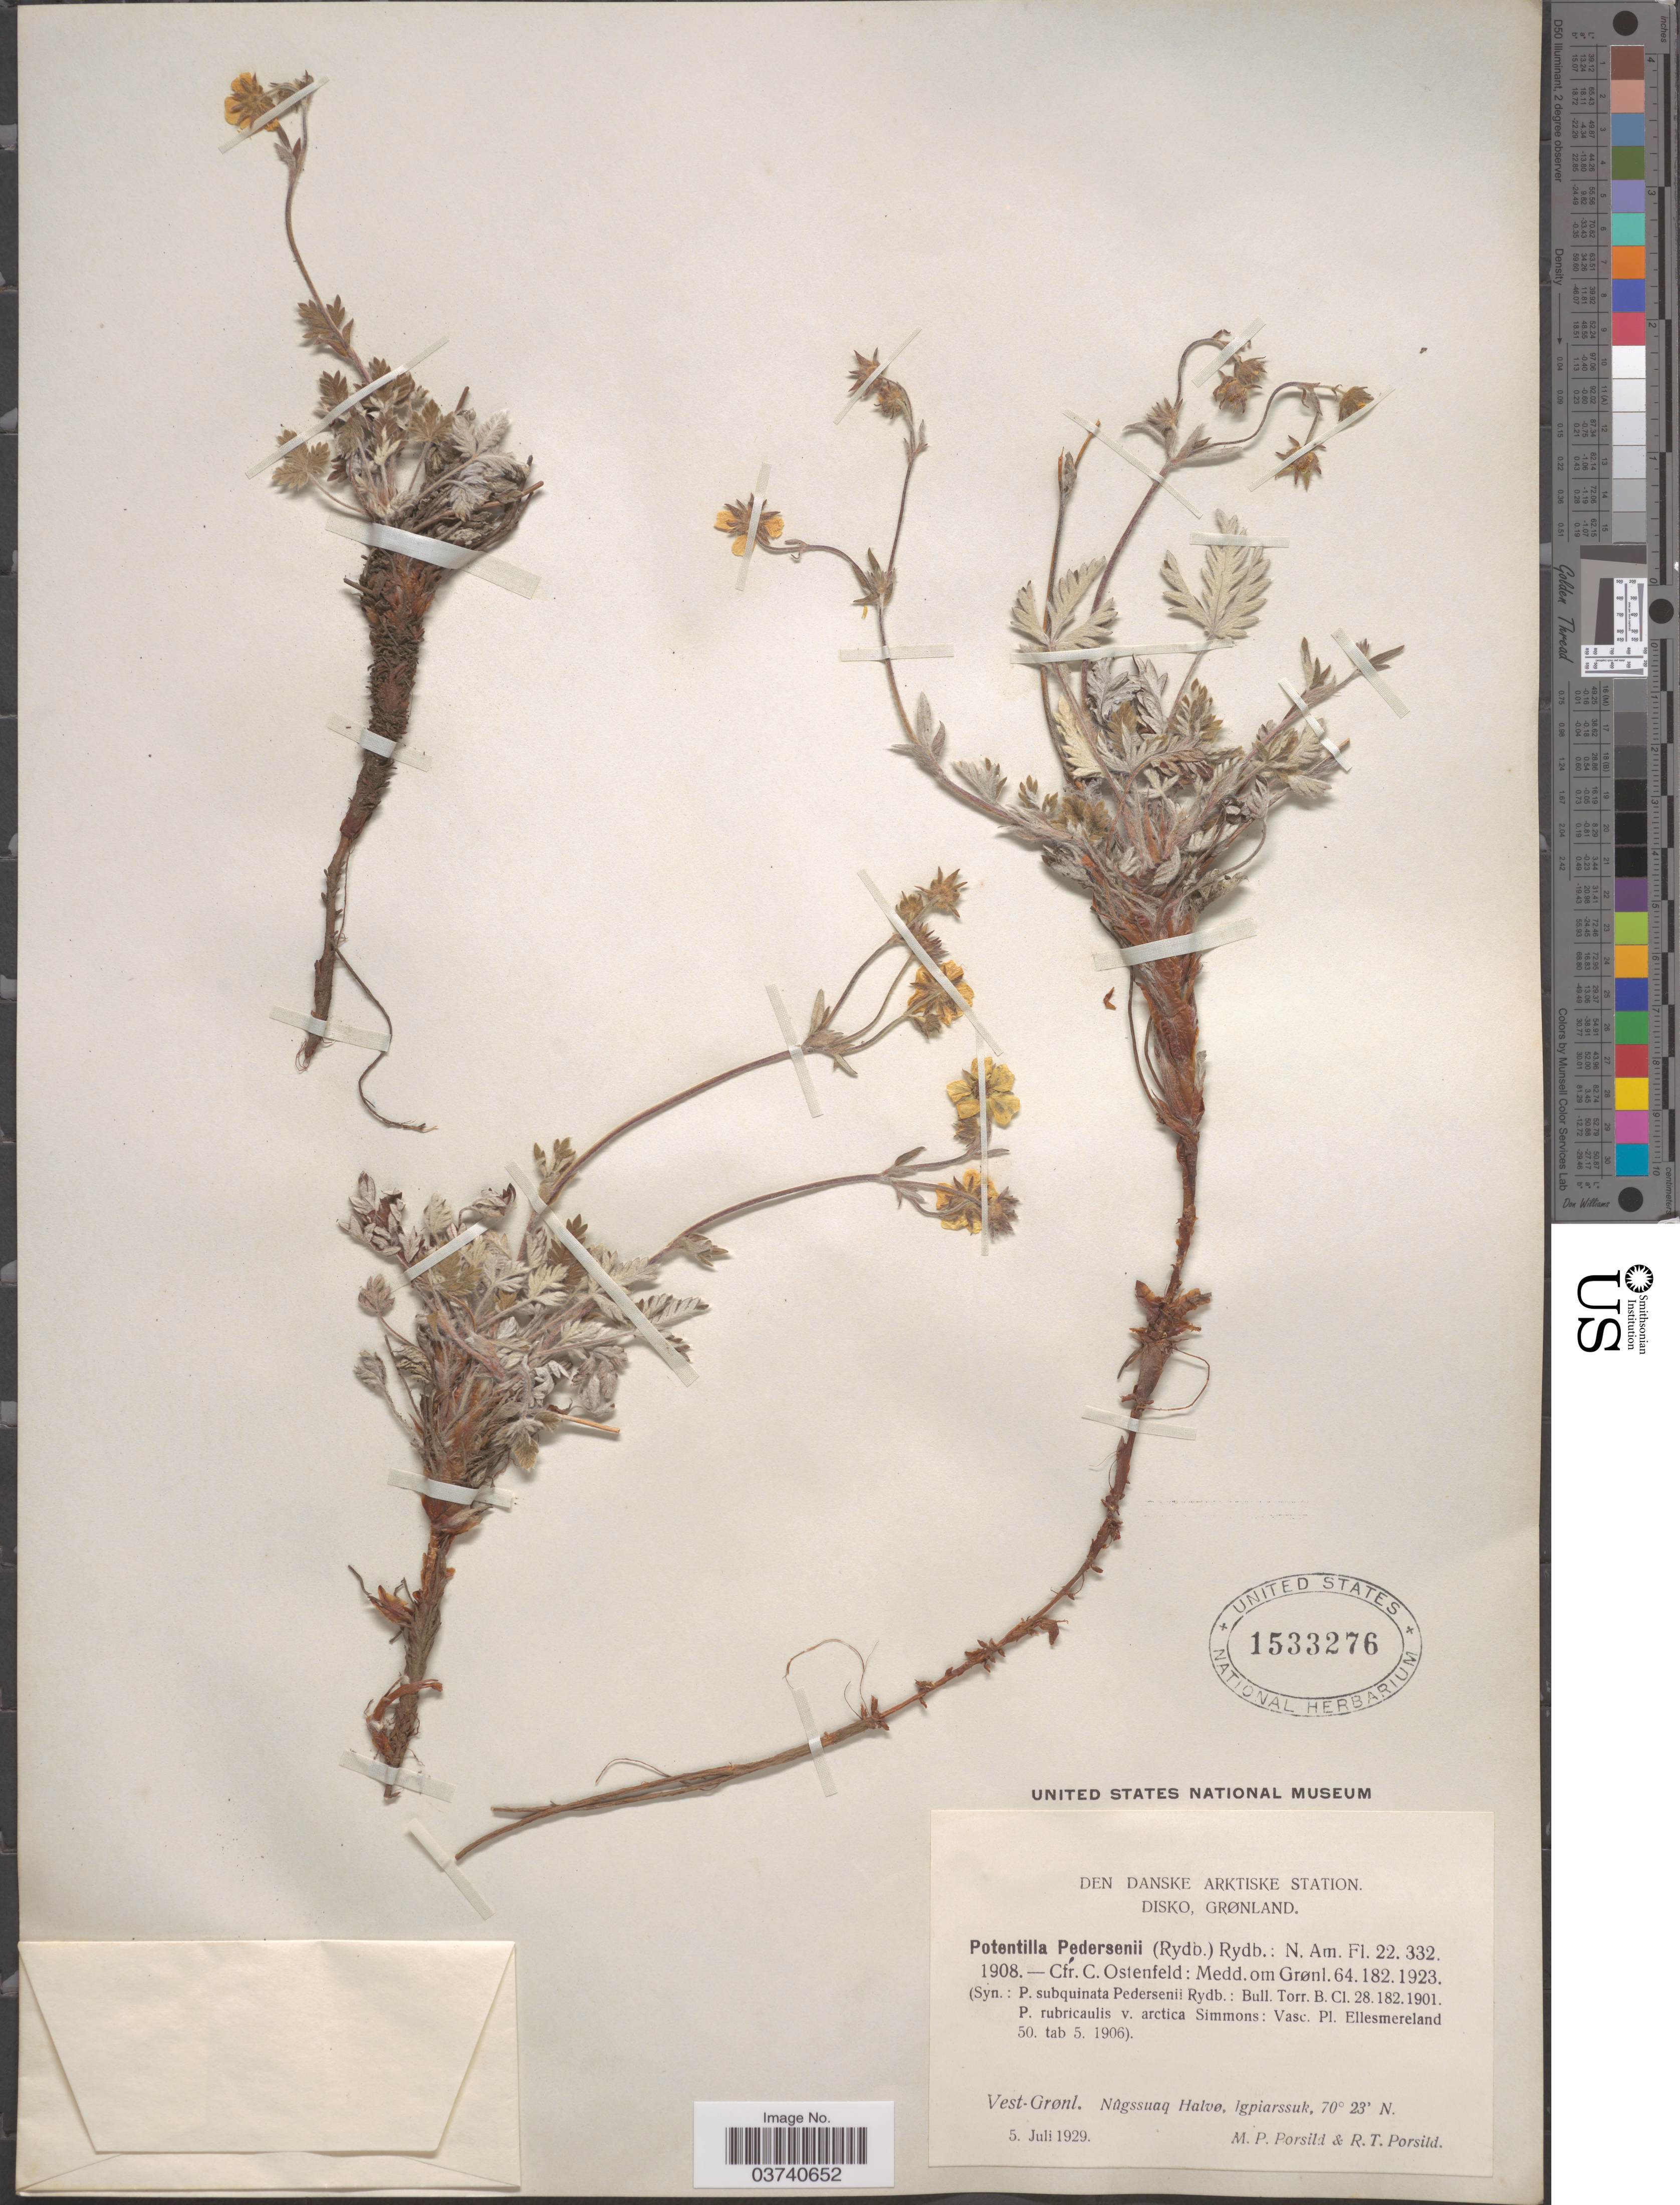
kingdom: Plantae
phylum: Tracheophyta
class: Magnoliopsida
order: Rosales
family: Rosaceae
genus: Potentilla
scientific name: Potentilla pedersenii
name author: (Rydb.) Rydb.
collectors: M. P. Porsild & R. T. Porsild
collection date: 1929-07-05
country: Greenland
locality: Den Danske Arktiske Station. Disko, Grønland. Vest-Grønl. Nûgssuaq Halvø, Igpiarssuk.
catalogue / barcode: US 1533276